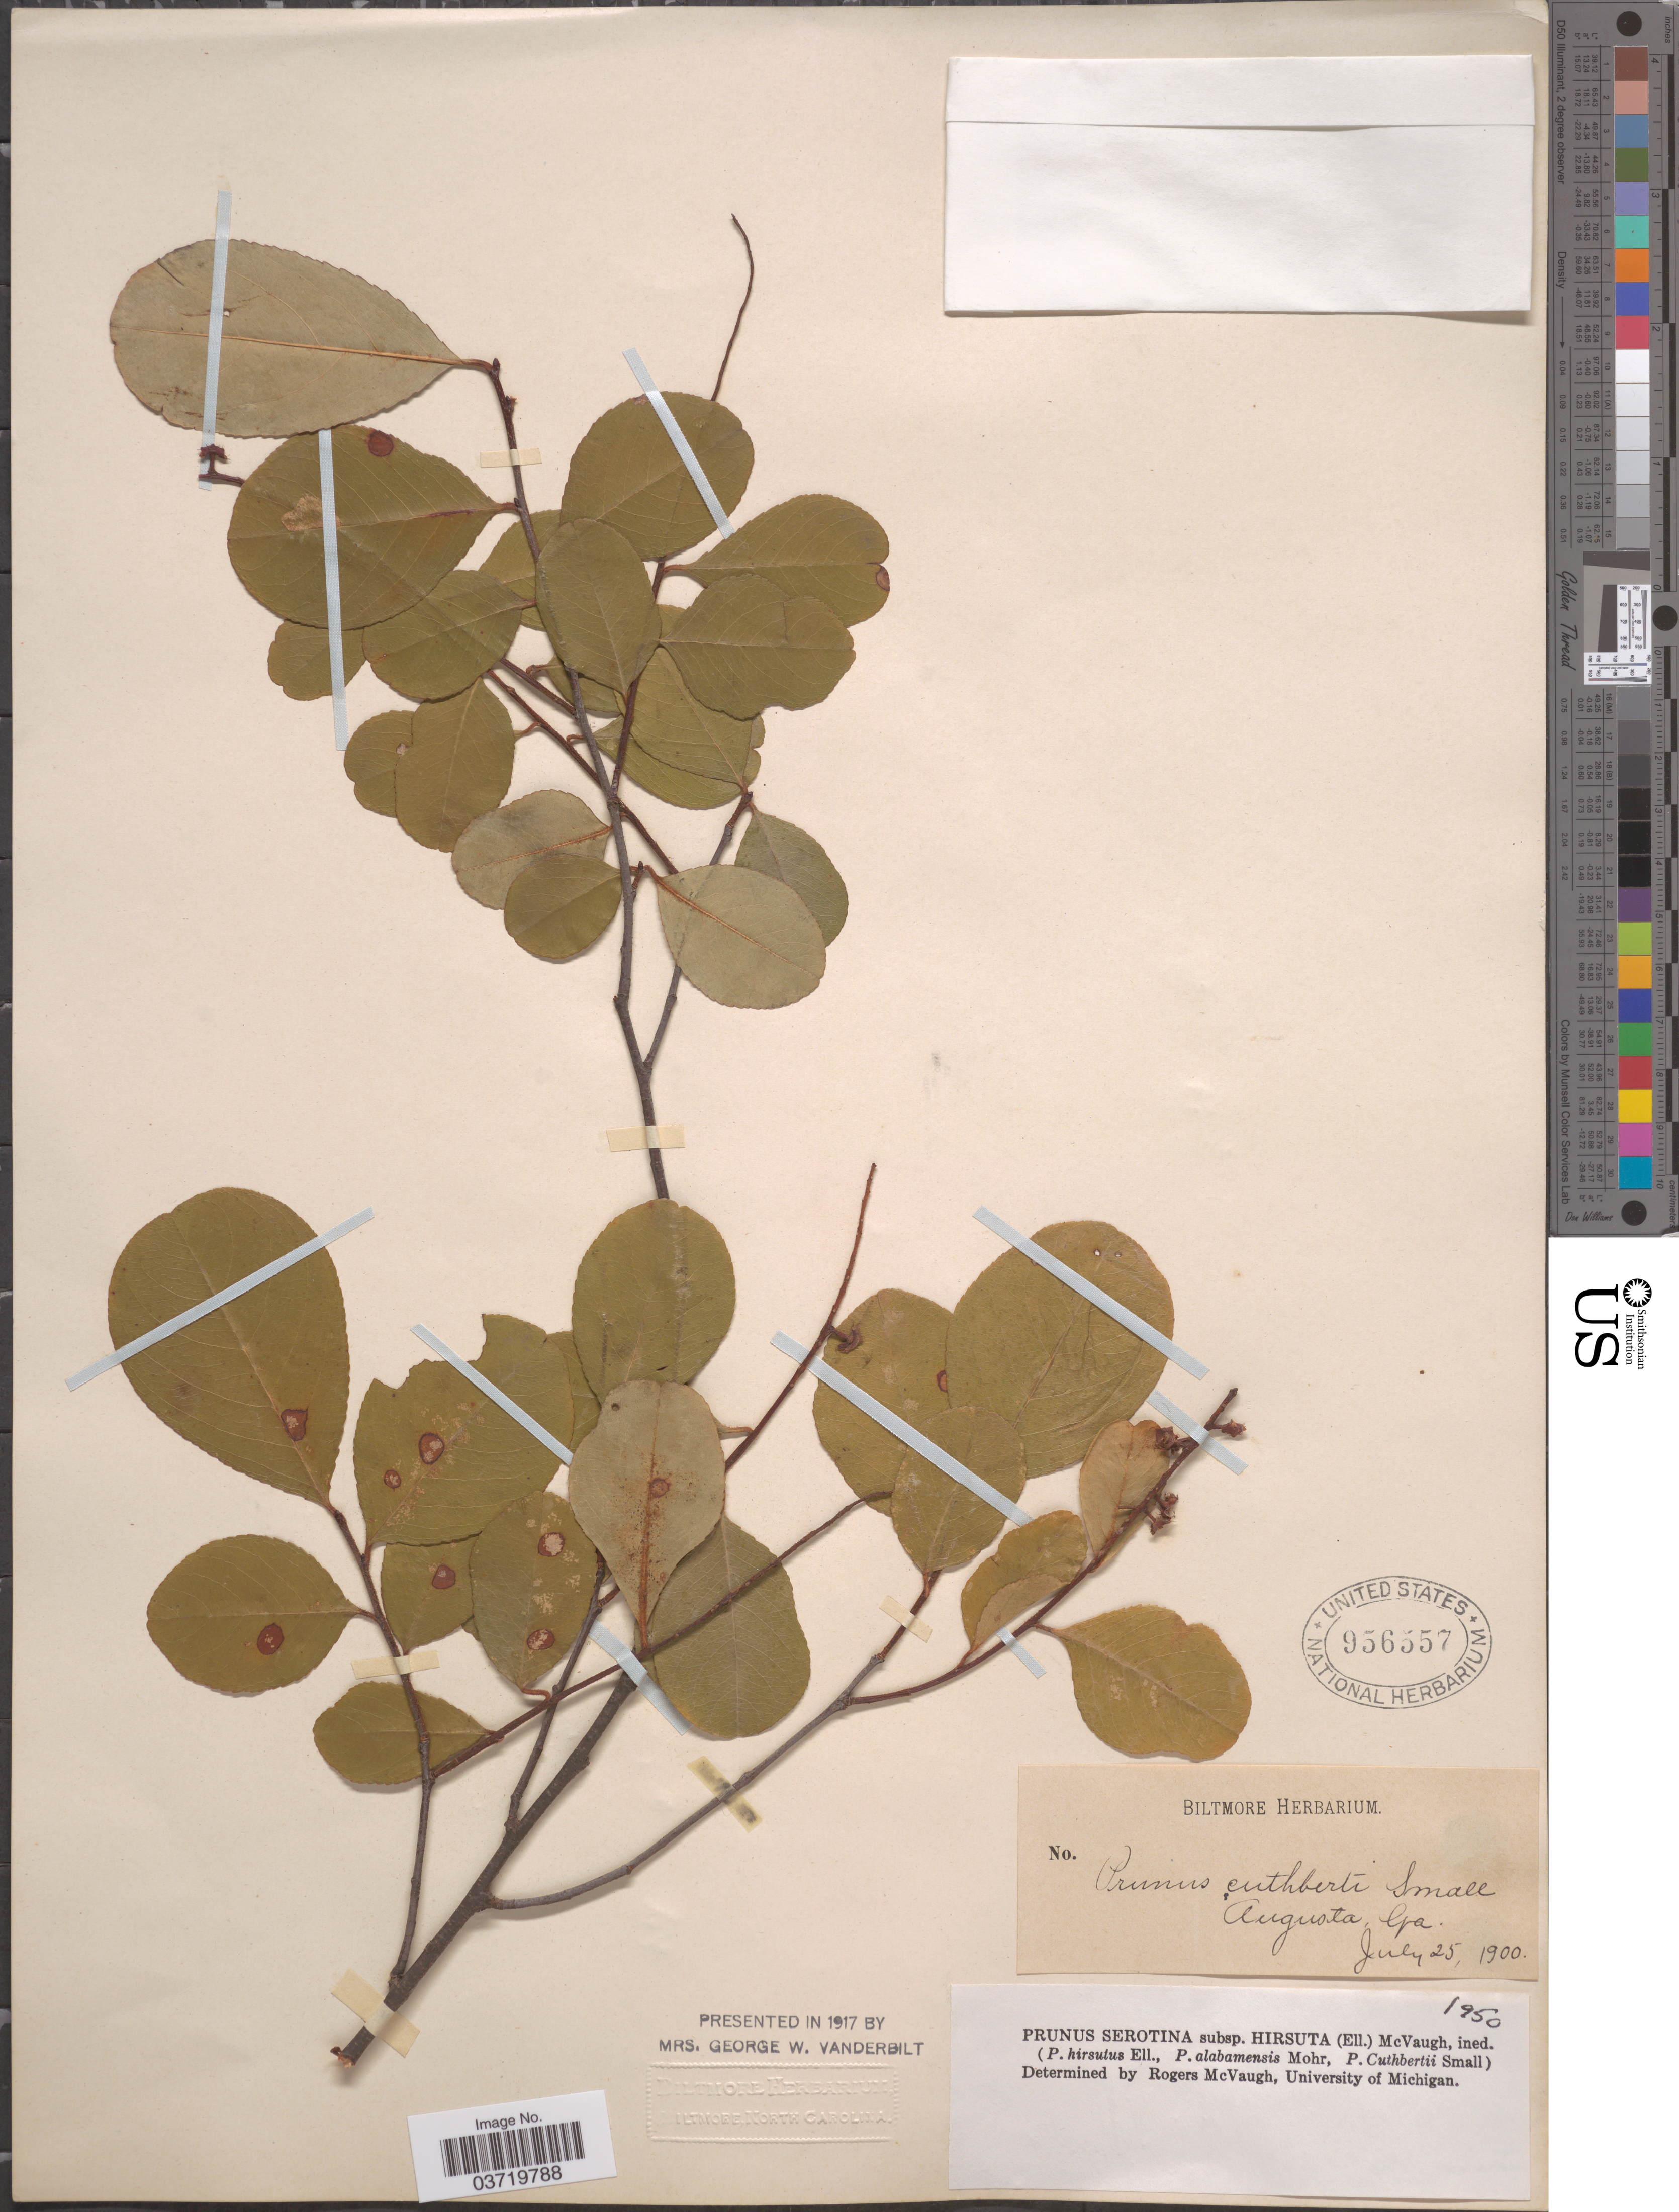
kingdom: Plantae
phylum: Tracheophyta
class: Magnoliopsida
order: Rosales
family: Rosaceae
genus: Prunus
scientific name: Prunus serotina var. serotina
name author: Ehrh.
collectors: ex herb. Biltmore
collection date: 1900-07-25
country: United States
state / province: Georgia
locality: Augusta.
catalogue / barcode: US 956557